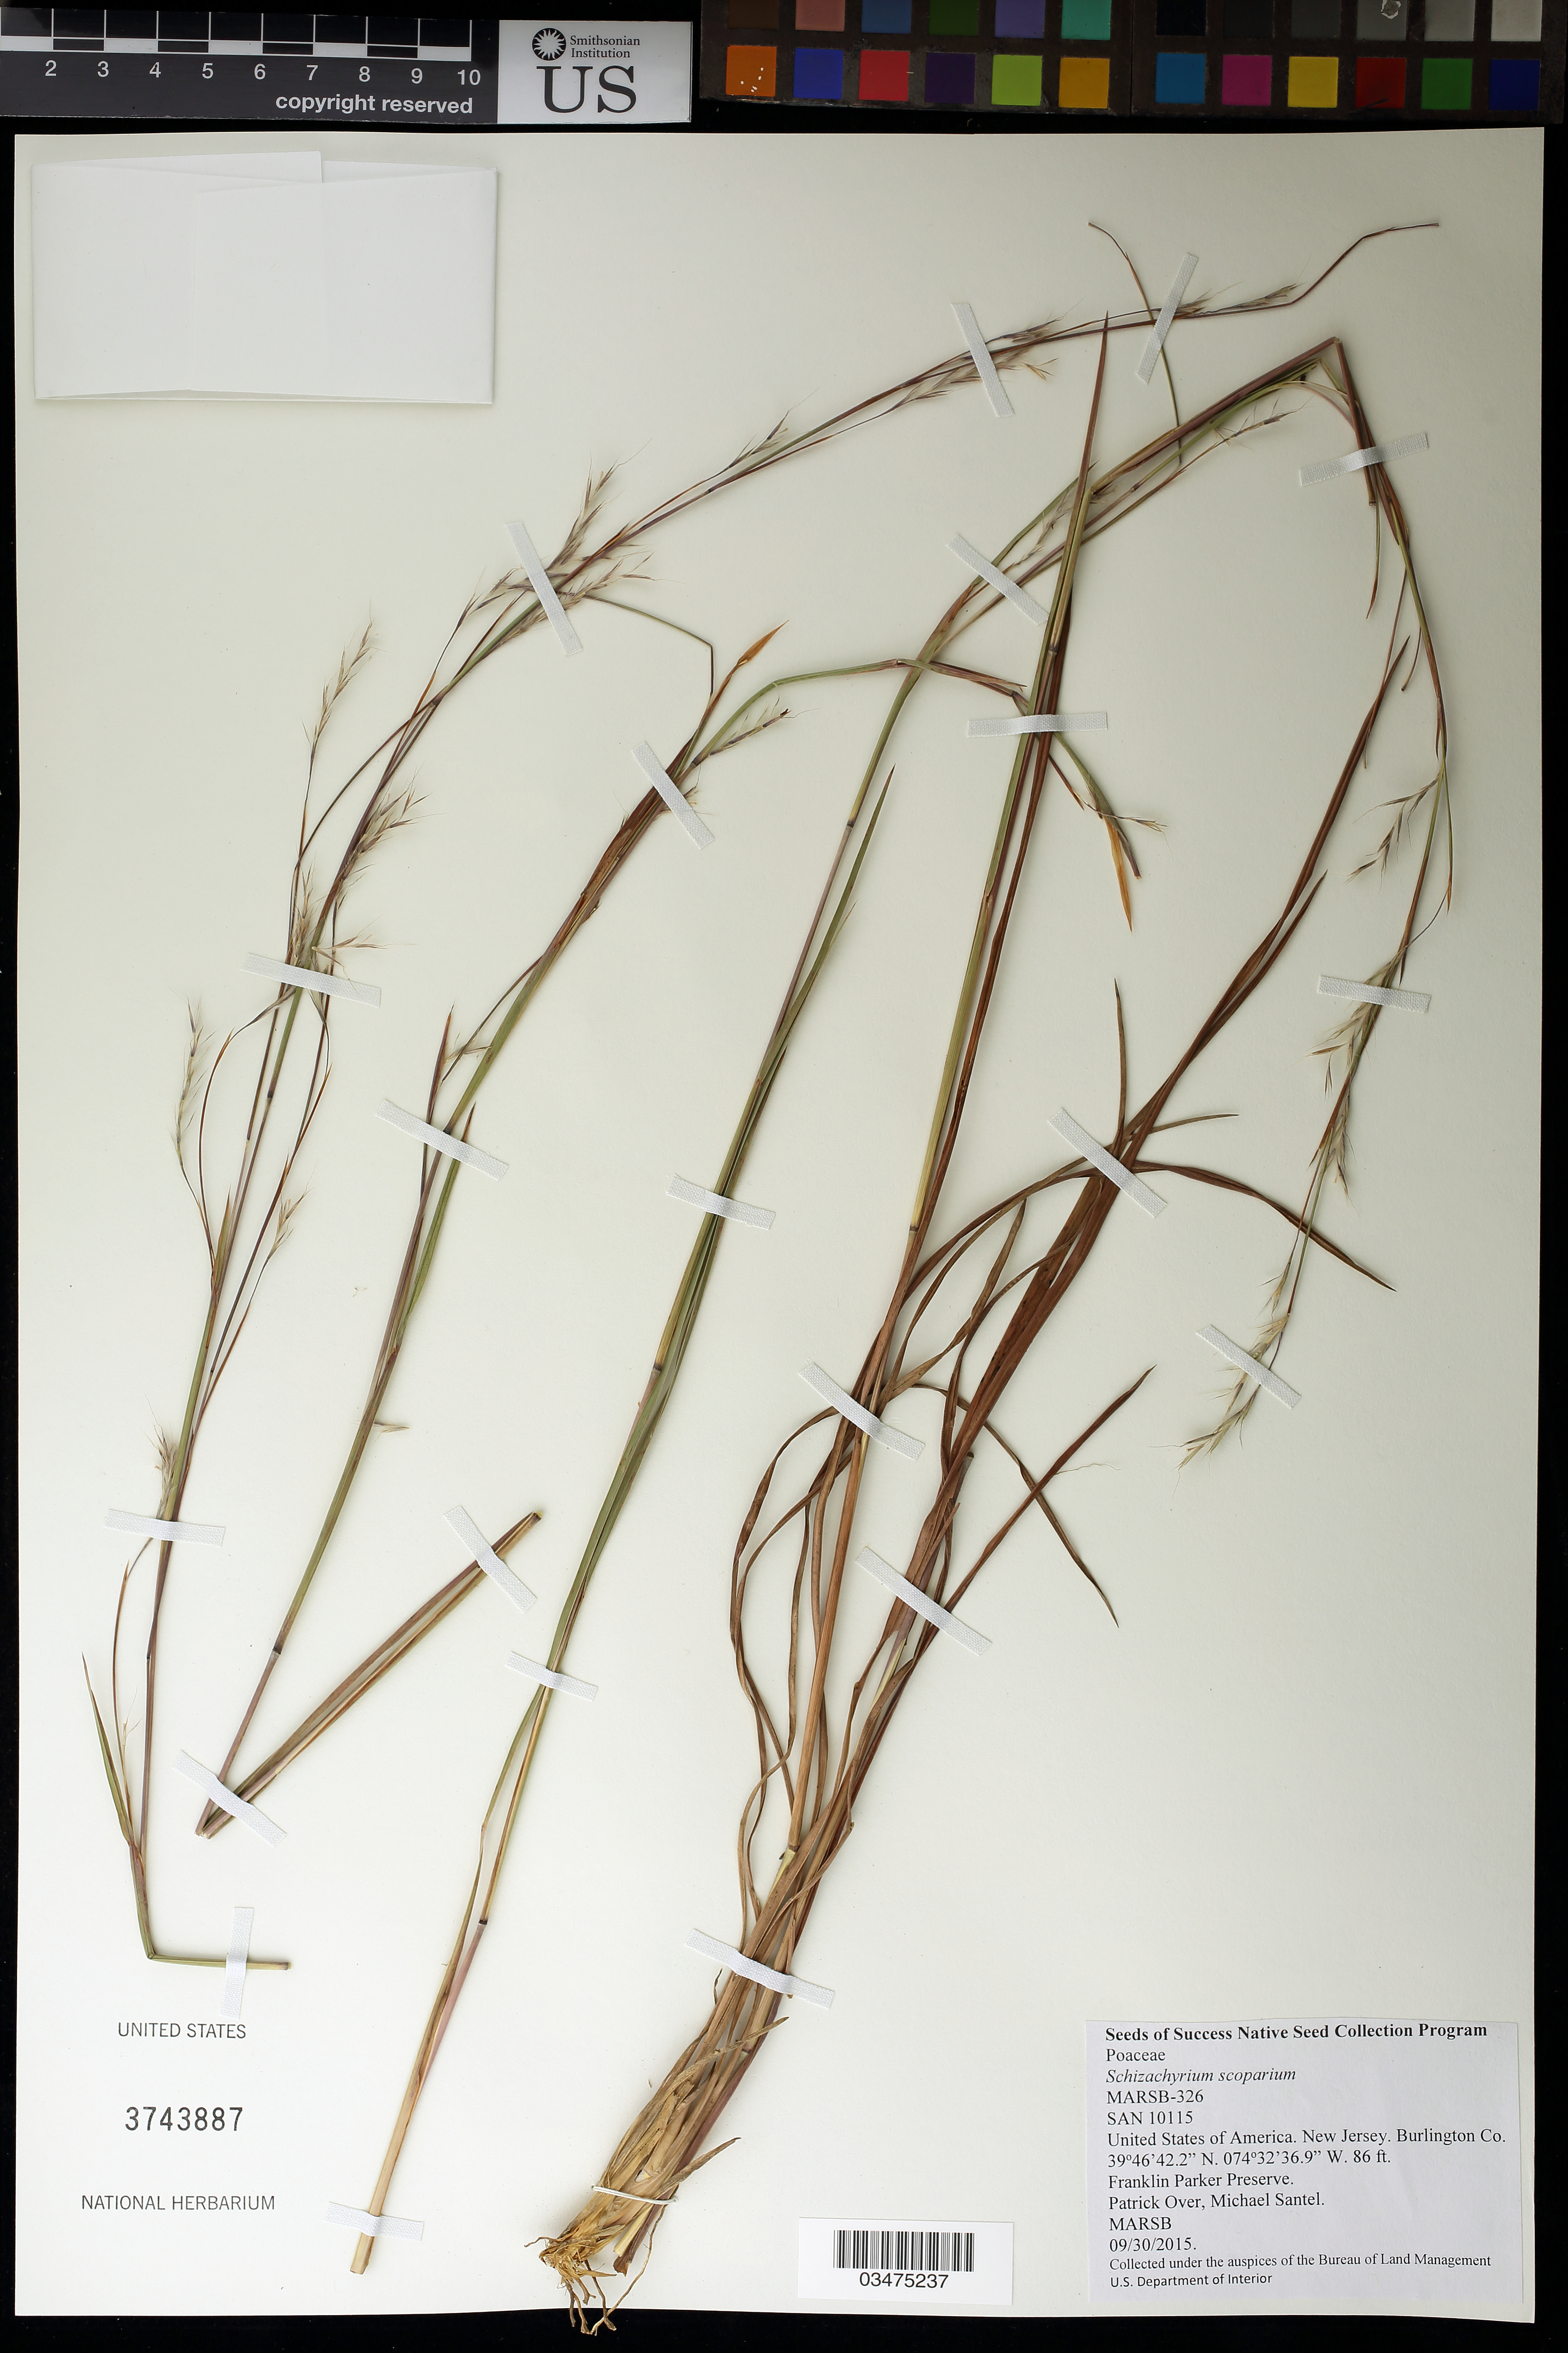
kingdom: Plantae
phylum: Tracheophyta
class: Liliopsida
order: Poales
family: Poaceae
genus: Schizachyrium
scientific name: Schizachyrium scoparium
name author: (Michx.) Nash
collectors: M. Santel & P. Over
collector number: MARSB-326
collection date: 2015-09-30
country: United States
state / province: New Jersey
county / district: Burlington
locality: Franklin Parker Preserve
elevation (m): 26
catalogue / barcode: US 3743887